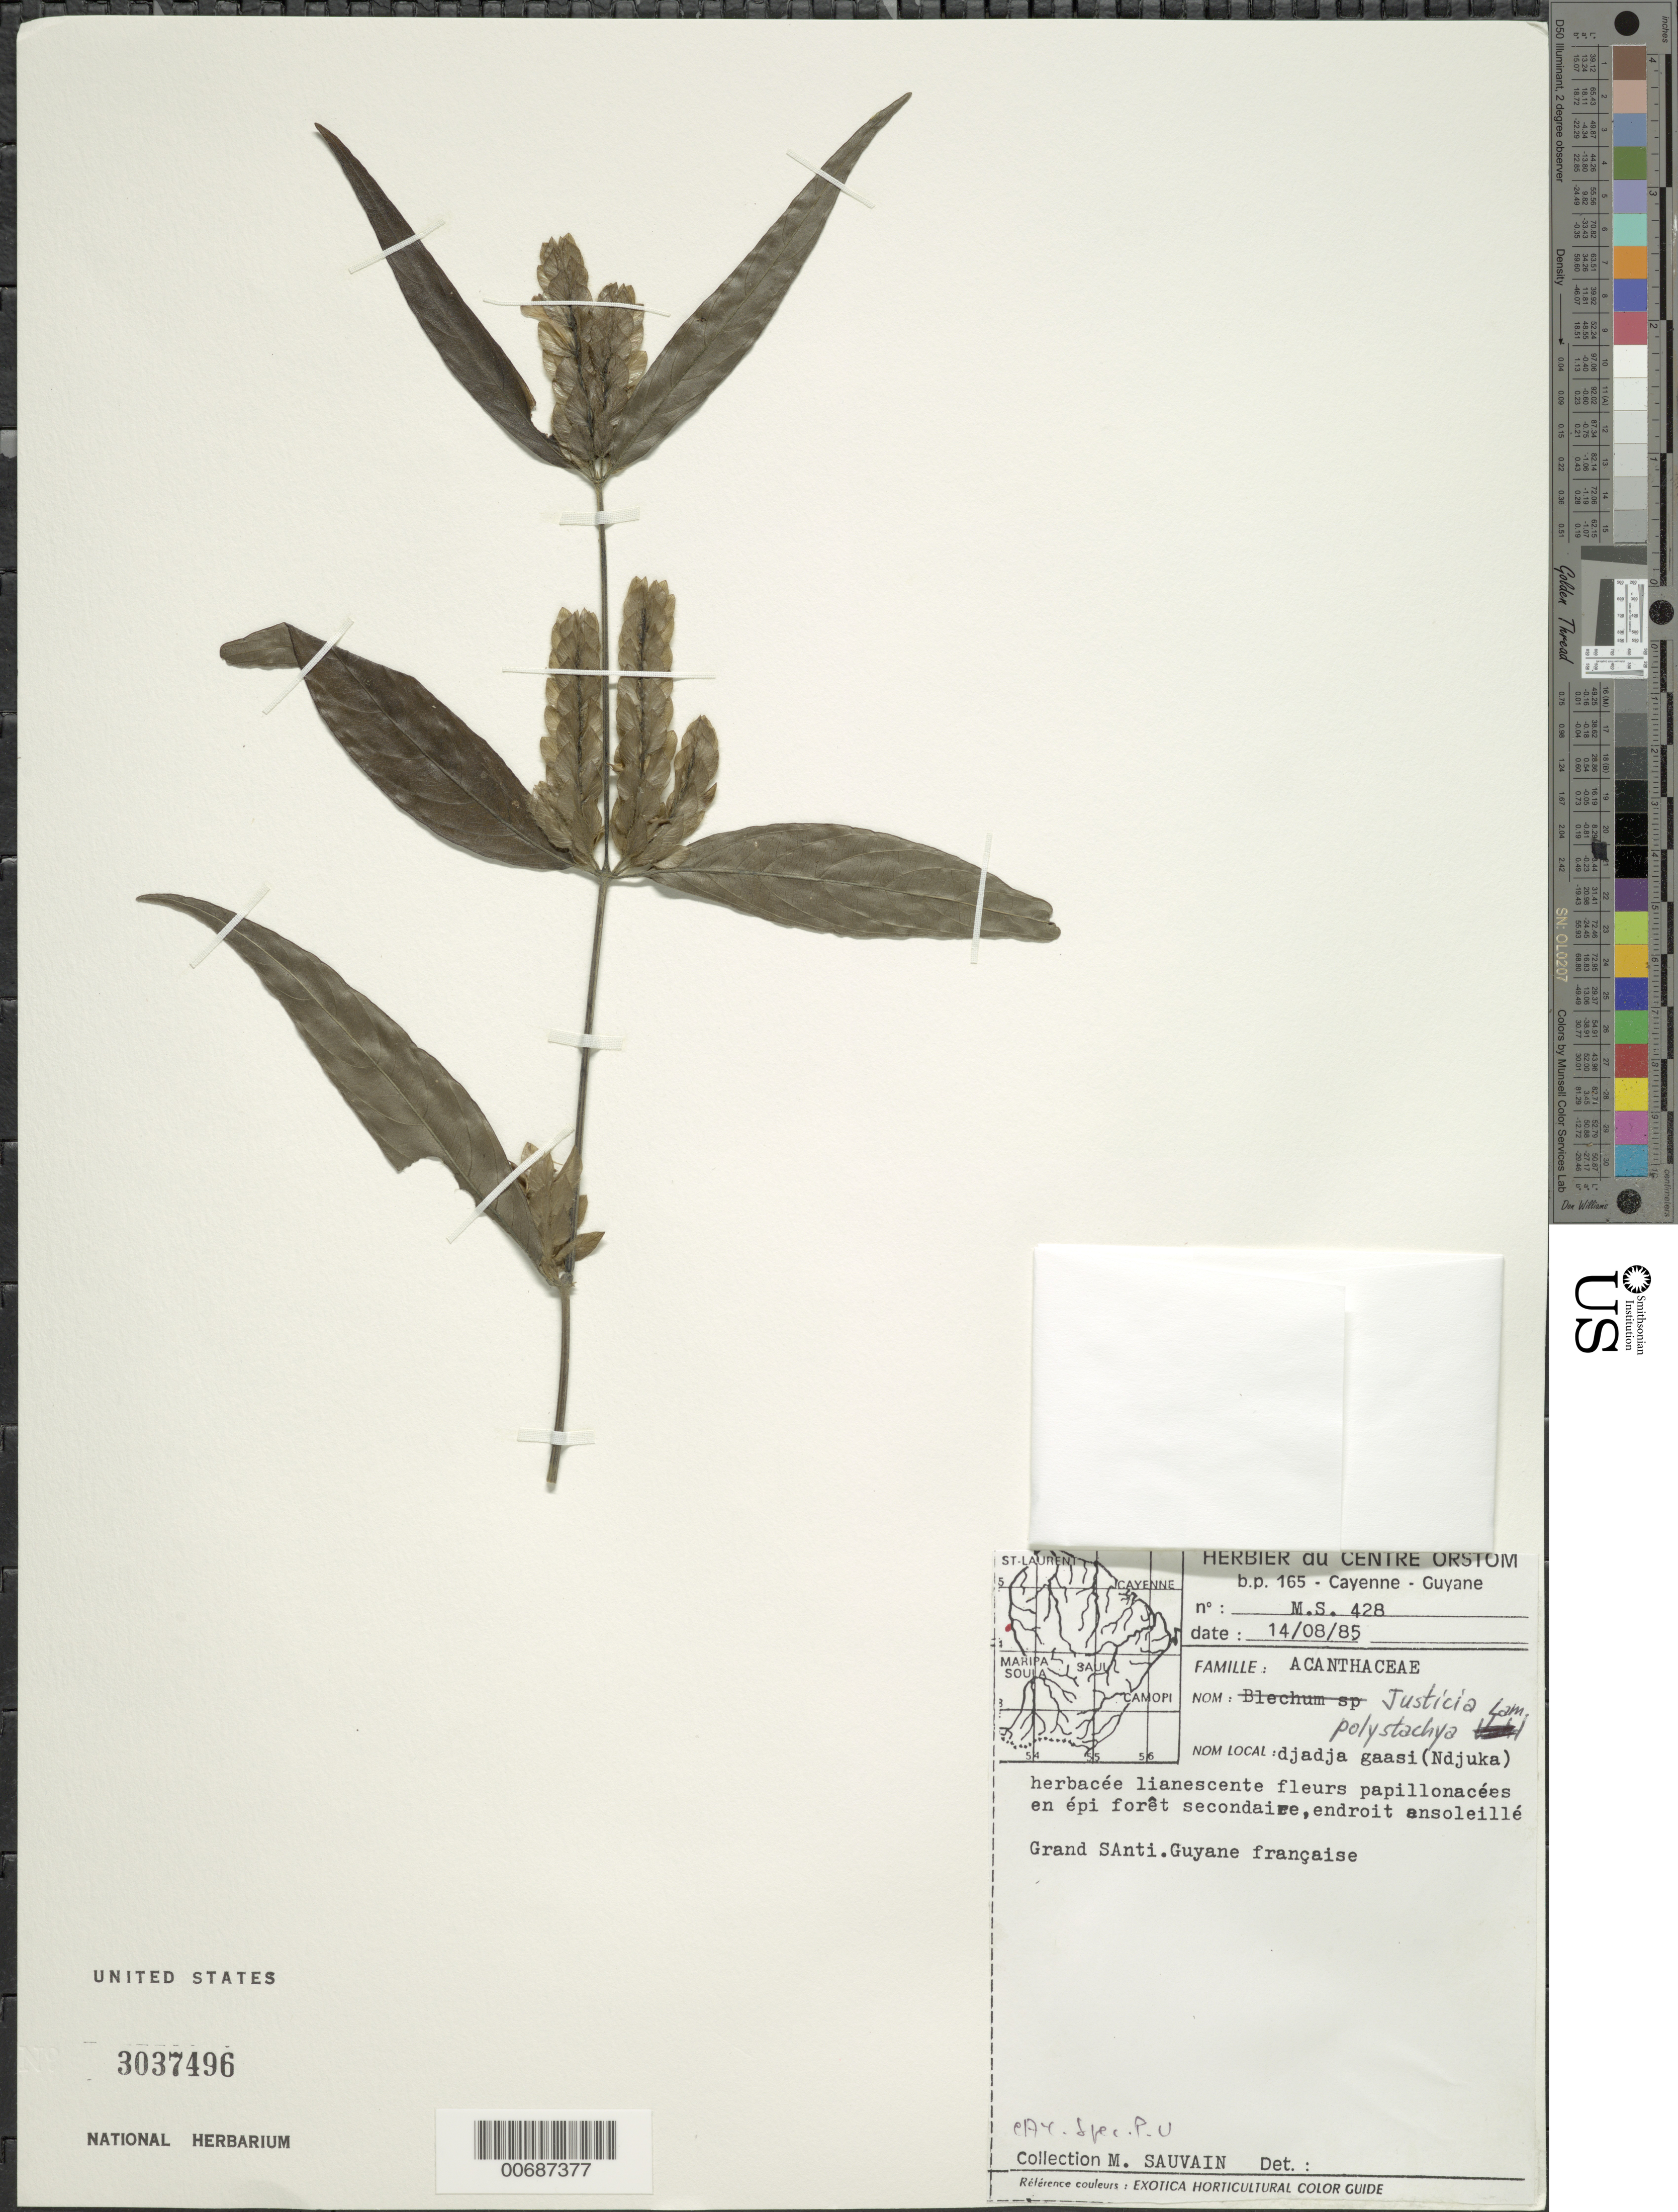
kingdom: Plantae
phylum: Tracheophyta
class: Magnoliopsida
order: Lamiales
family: Acanthaceae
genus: Justicia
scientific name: Justicia polystachya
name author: Lam.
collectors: M. Sauvain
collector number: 428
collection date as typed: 14-Aug-85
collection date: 1985-08-14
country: French Guiana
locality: Grand Santi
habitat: Secondary forest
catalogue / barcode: US 3037496